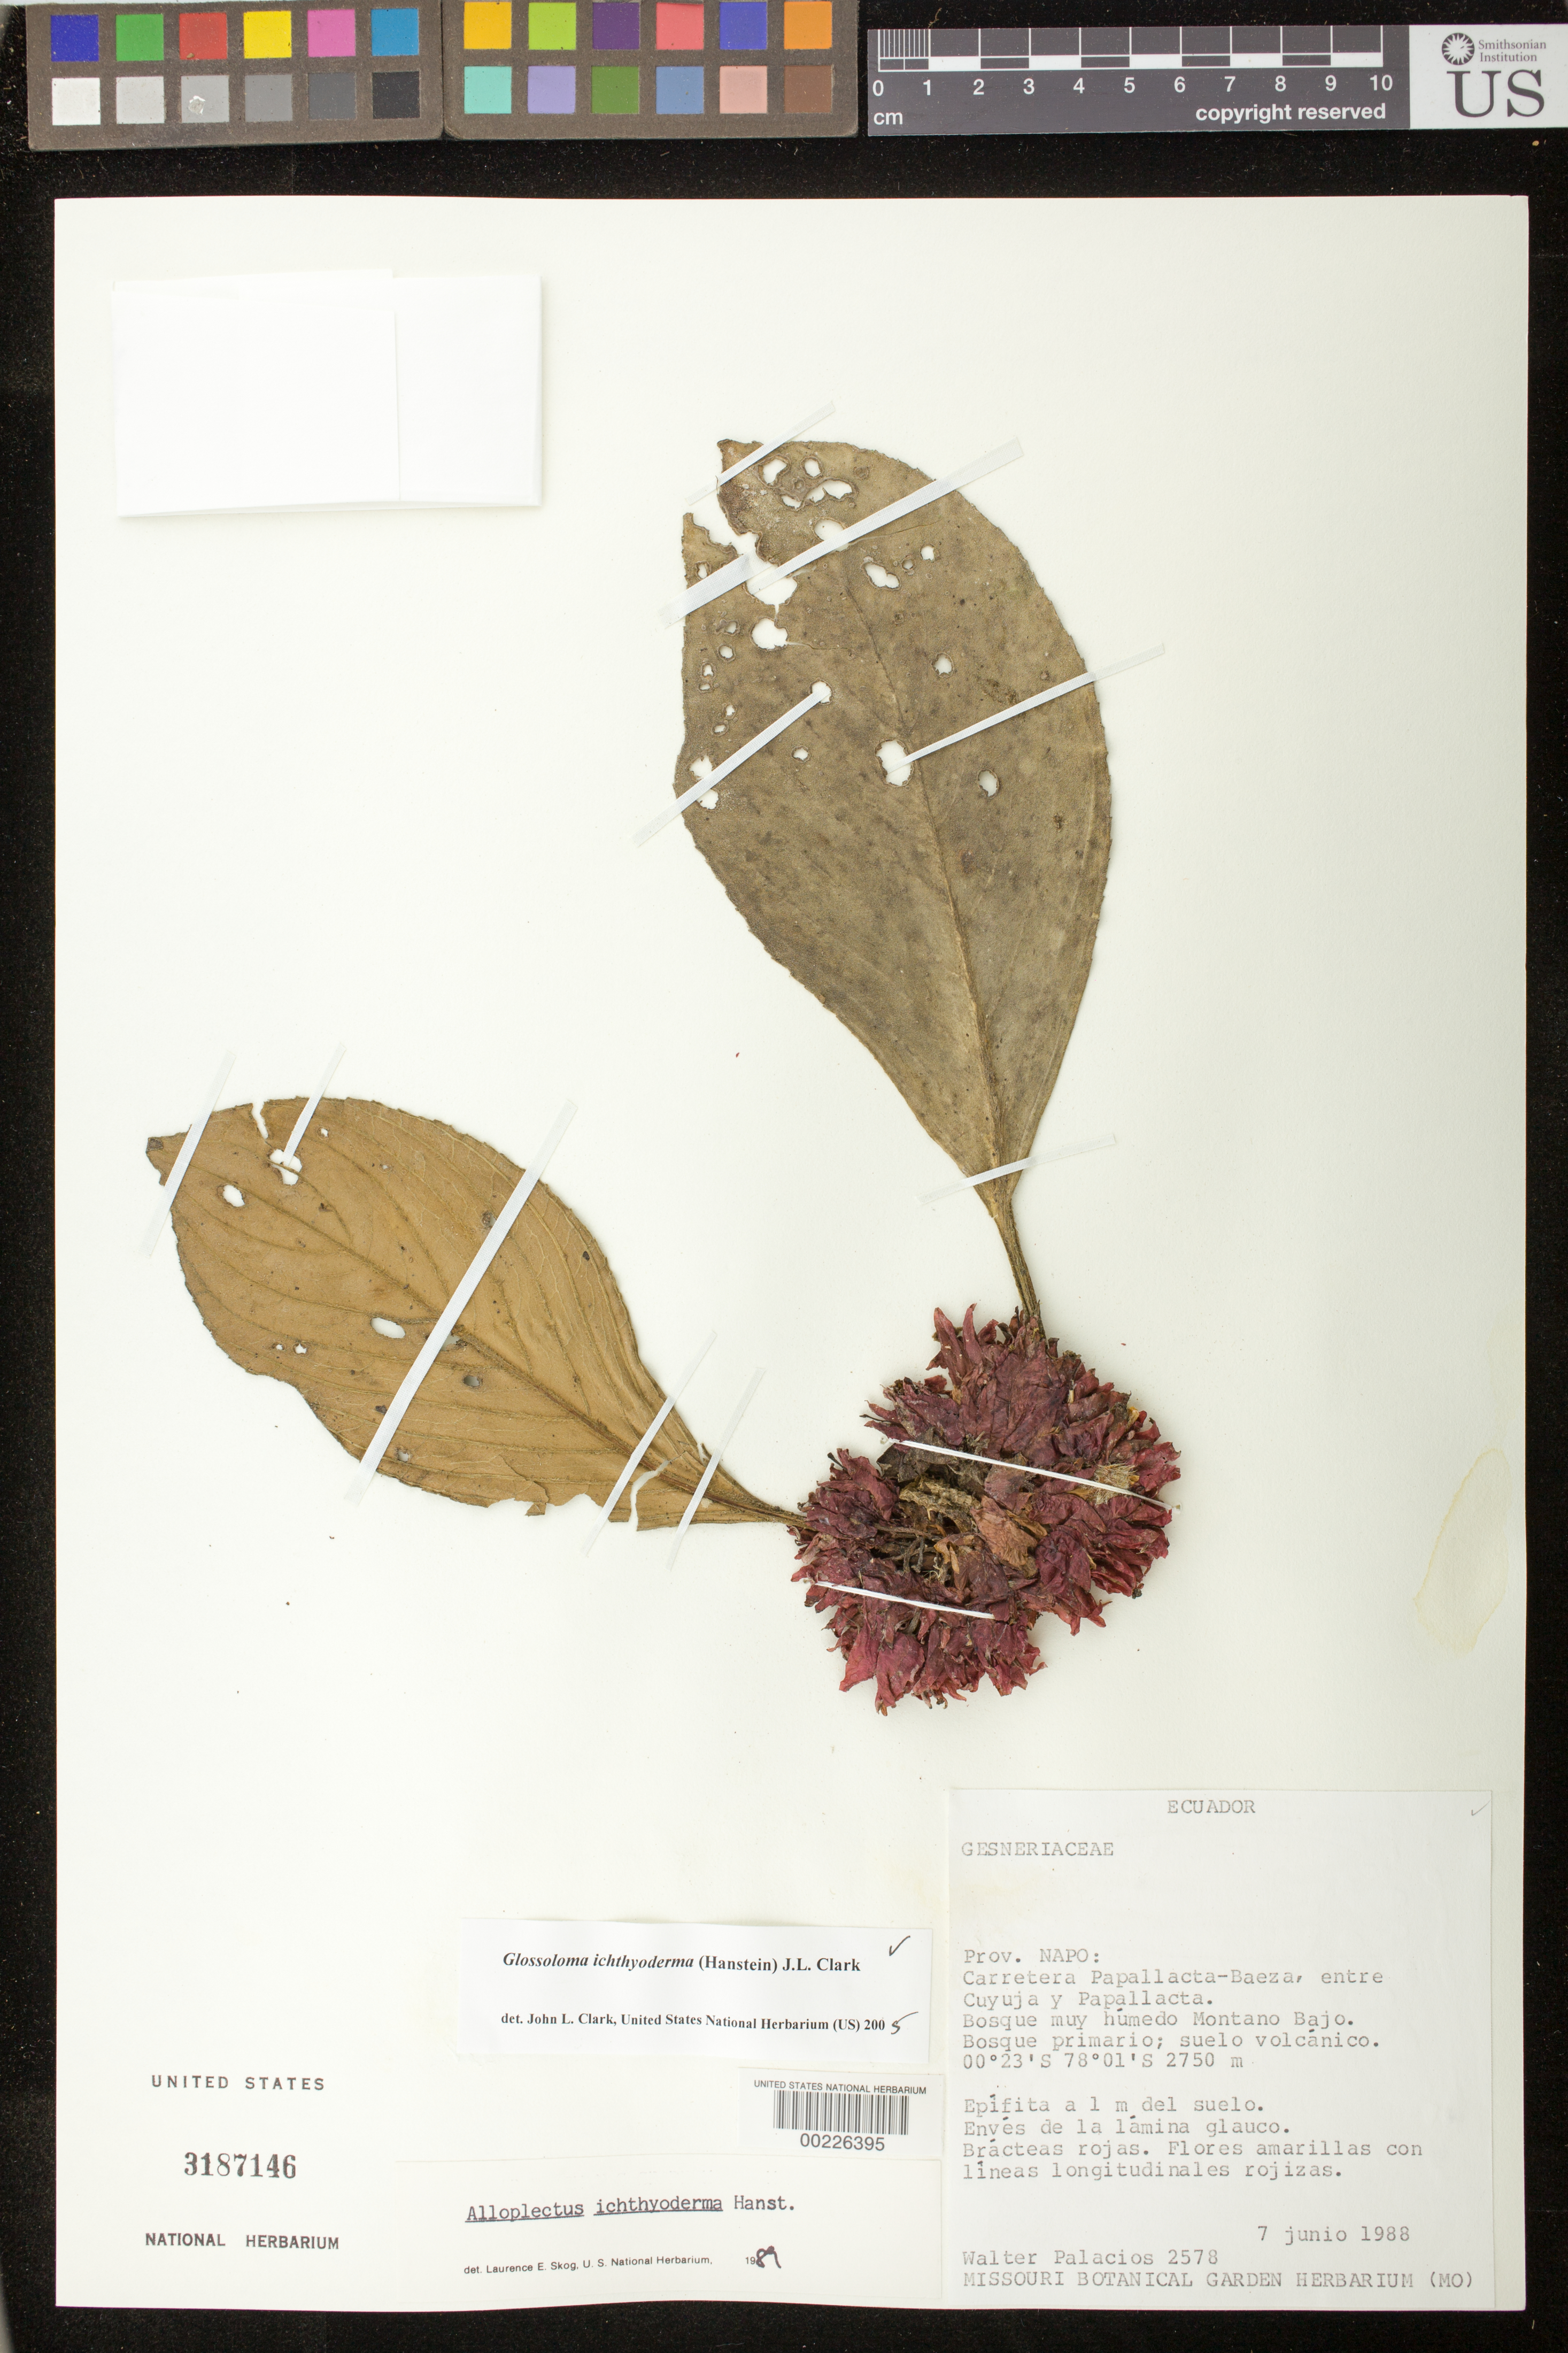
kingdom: Plantae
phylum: Tracheophyta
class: Magnoliopsida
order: Lamiales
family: Gesneriaceae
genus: Glossoloma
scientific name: Glossoloma ichthyoderma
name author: (Hanst.) J.L. Clark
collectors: W. Palacios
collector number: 2578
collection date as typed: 07 Jun 1988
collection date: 1988-06-07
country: Ecuador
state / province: Napo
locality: Papallacta - Baeza highway, between Cuyuja and Papallacta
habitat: Very humid short montane forest, primary forest, volcanic soil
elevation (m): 2750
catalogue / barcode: US 3187146